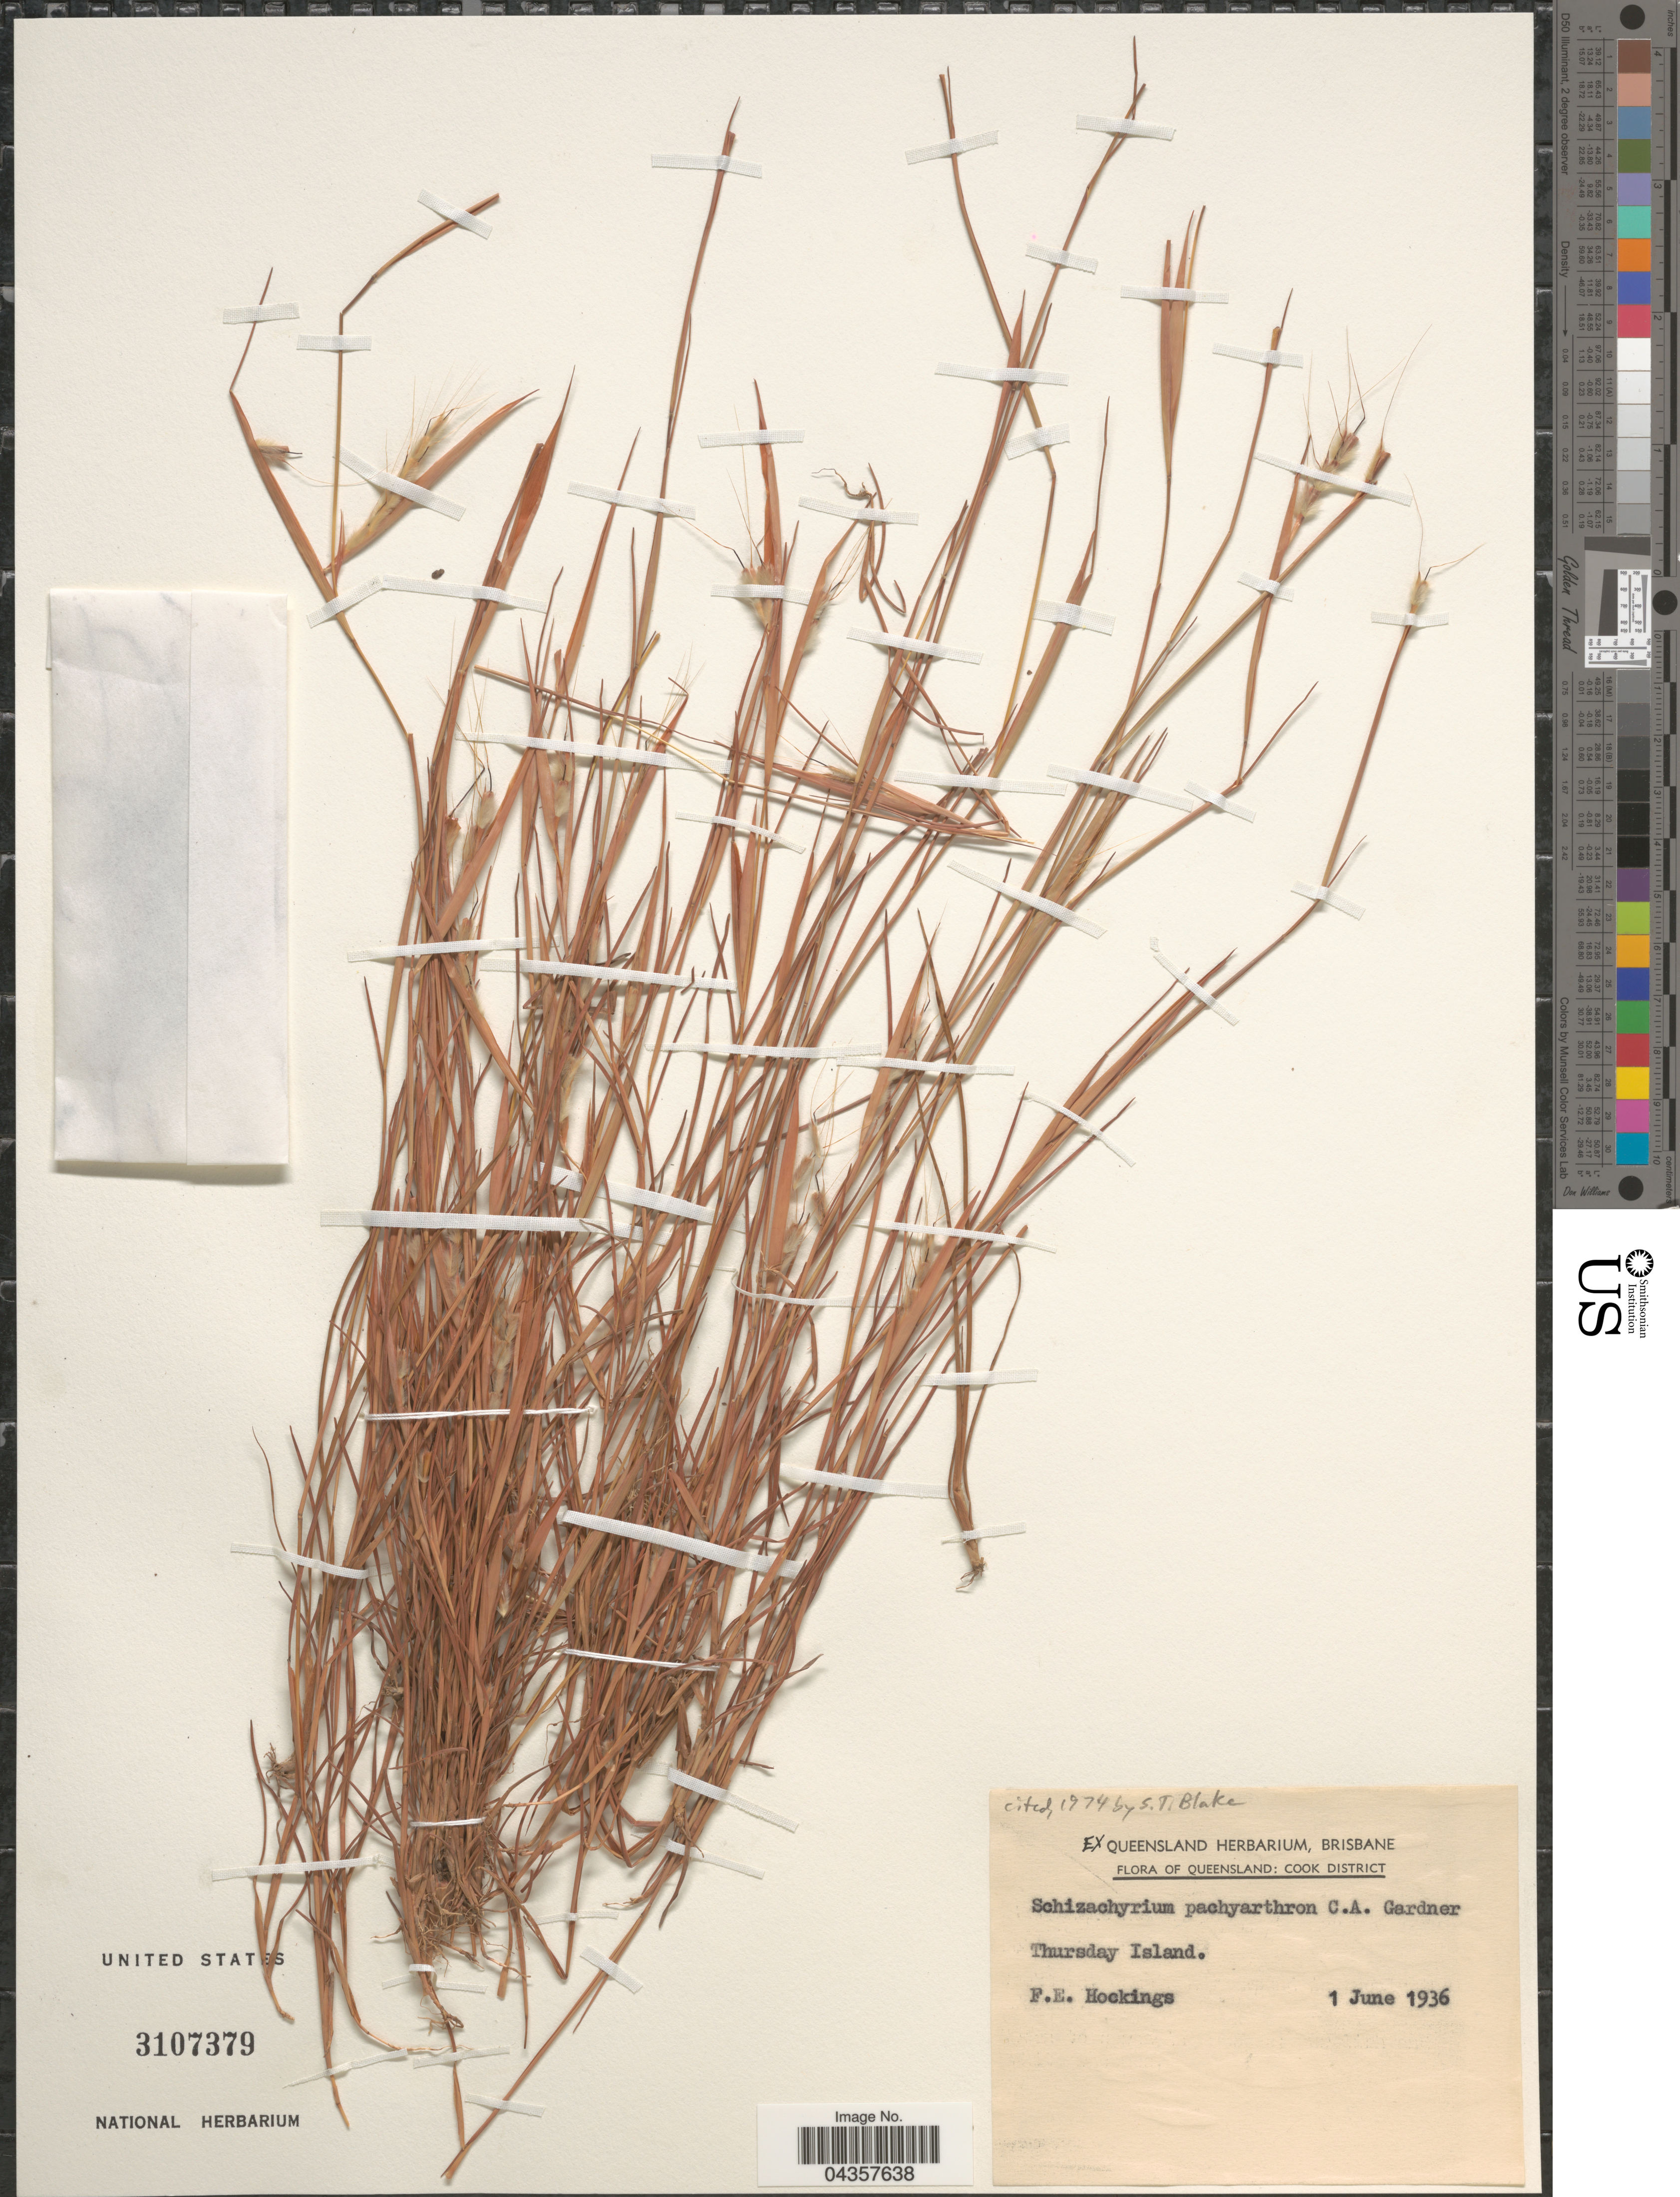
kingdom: Plantae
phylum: Tracheophyta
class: Liliopsida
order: Poales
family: Poaceae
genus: Schizachyrium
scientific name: Schizachyrium pachyarthron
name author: C.A. Gardner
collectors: F. Hockings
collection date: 1936-06-01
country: Australia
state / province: Queensland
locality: Cook District. Thursday Island.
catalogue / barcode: US 3107379